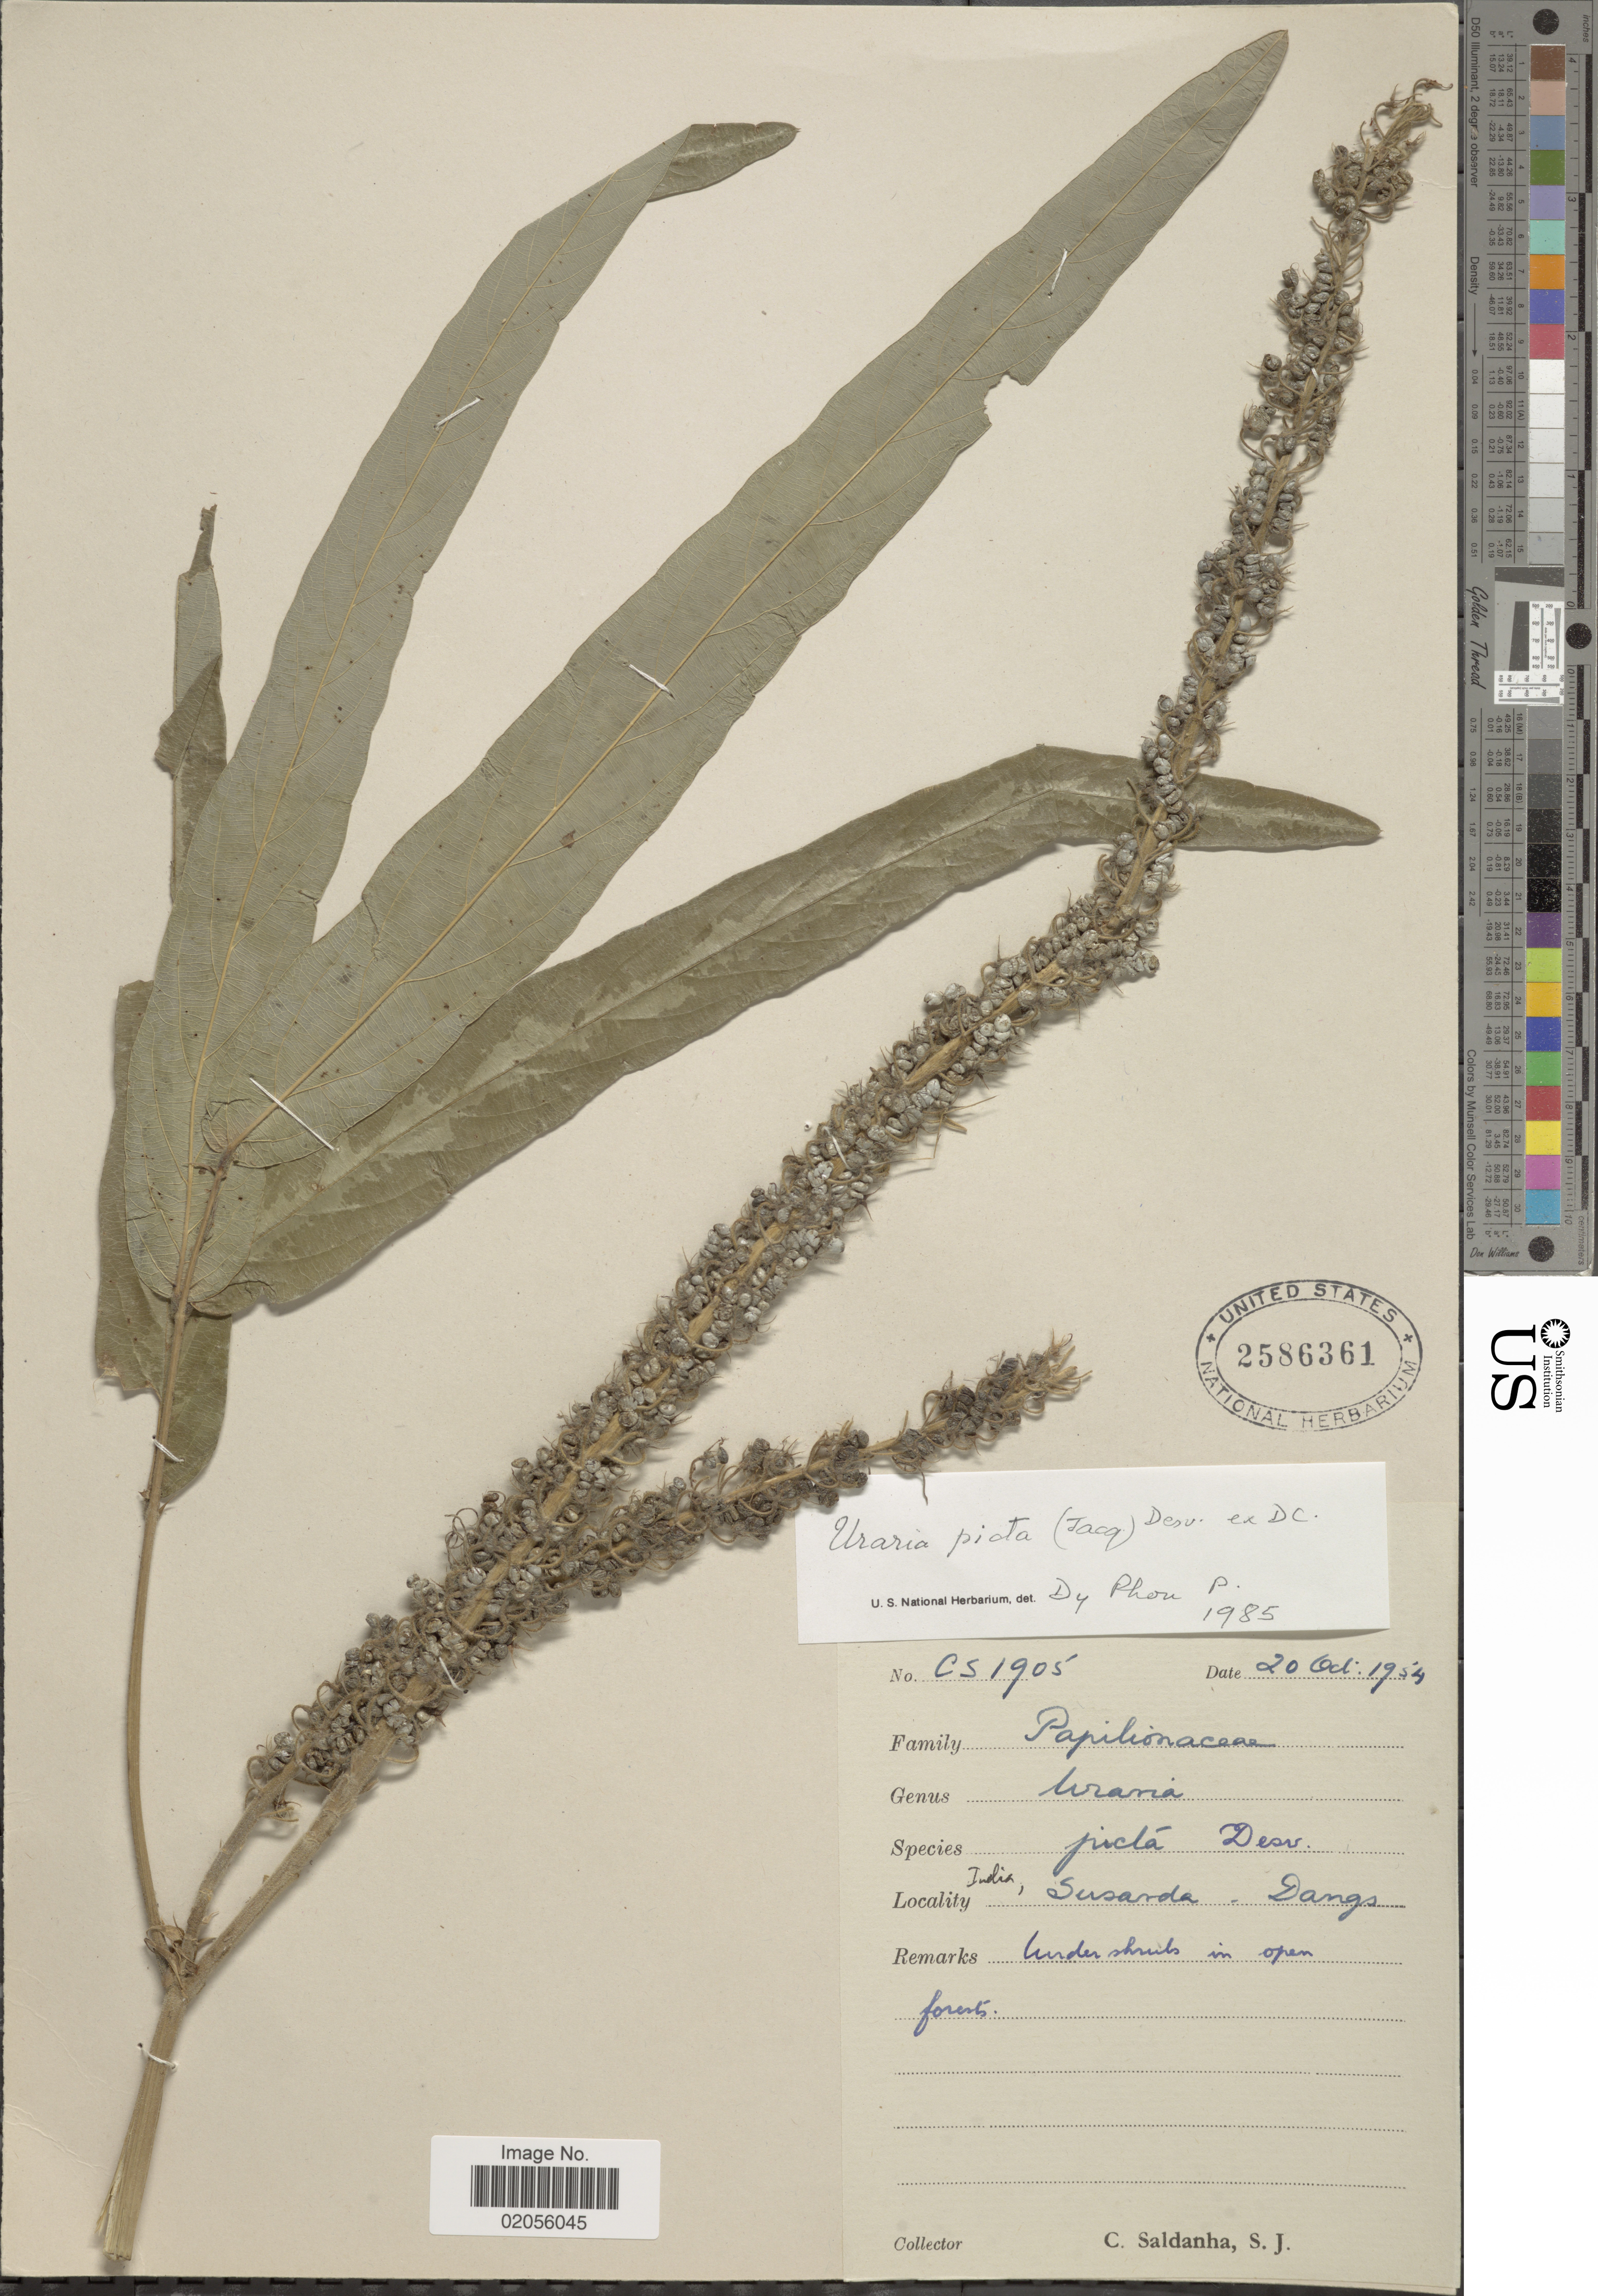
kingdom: Plantae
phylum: Tracheophyta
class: Magnoliopsida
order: Fabales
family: Fabaceae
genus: Uraria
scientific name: Uraria picta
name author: (Jacq.) DC.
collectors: C. Saldanha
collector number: SC1905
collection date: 1954-10-20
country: India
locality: Susarda, Dangs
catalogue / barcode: US 2586361